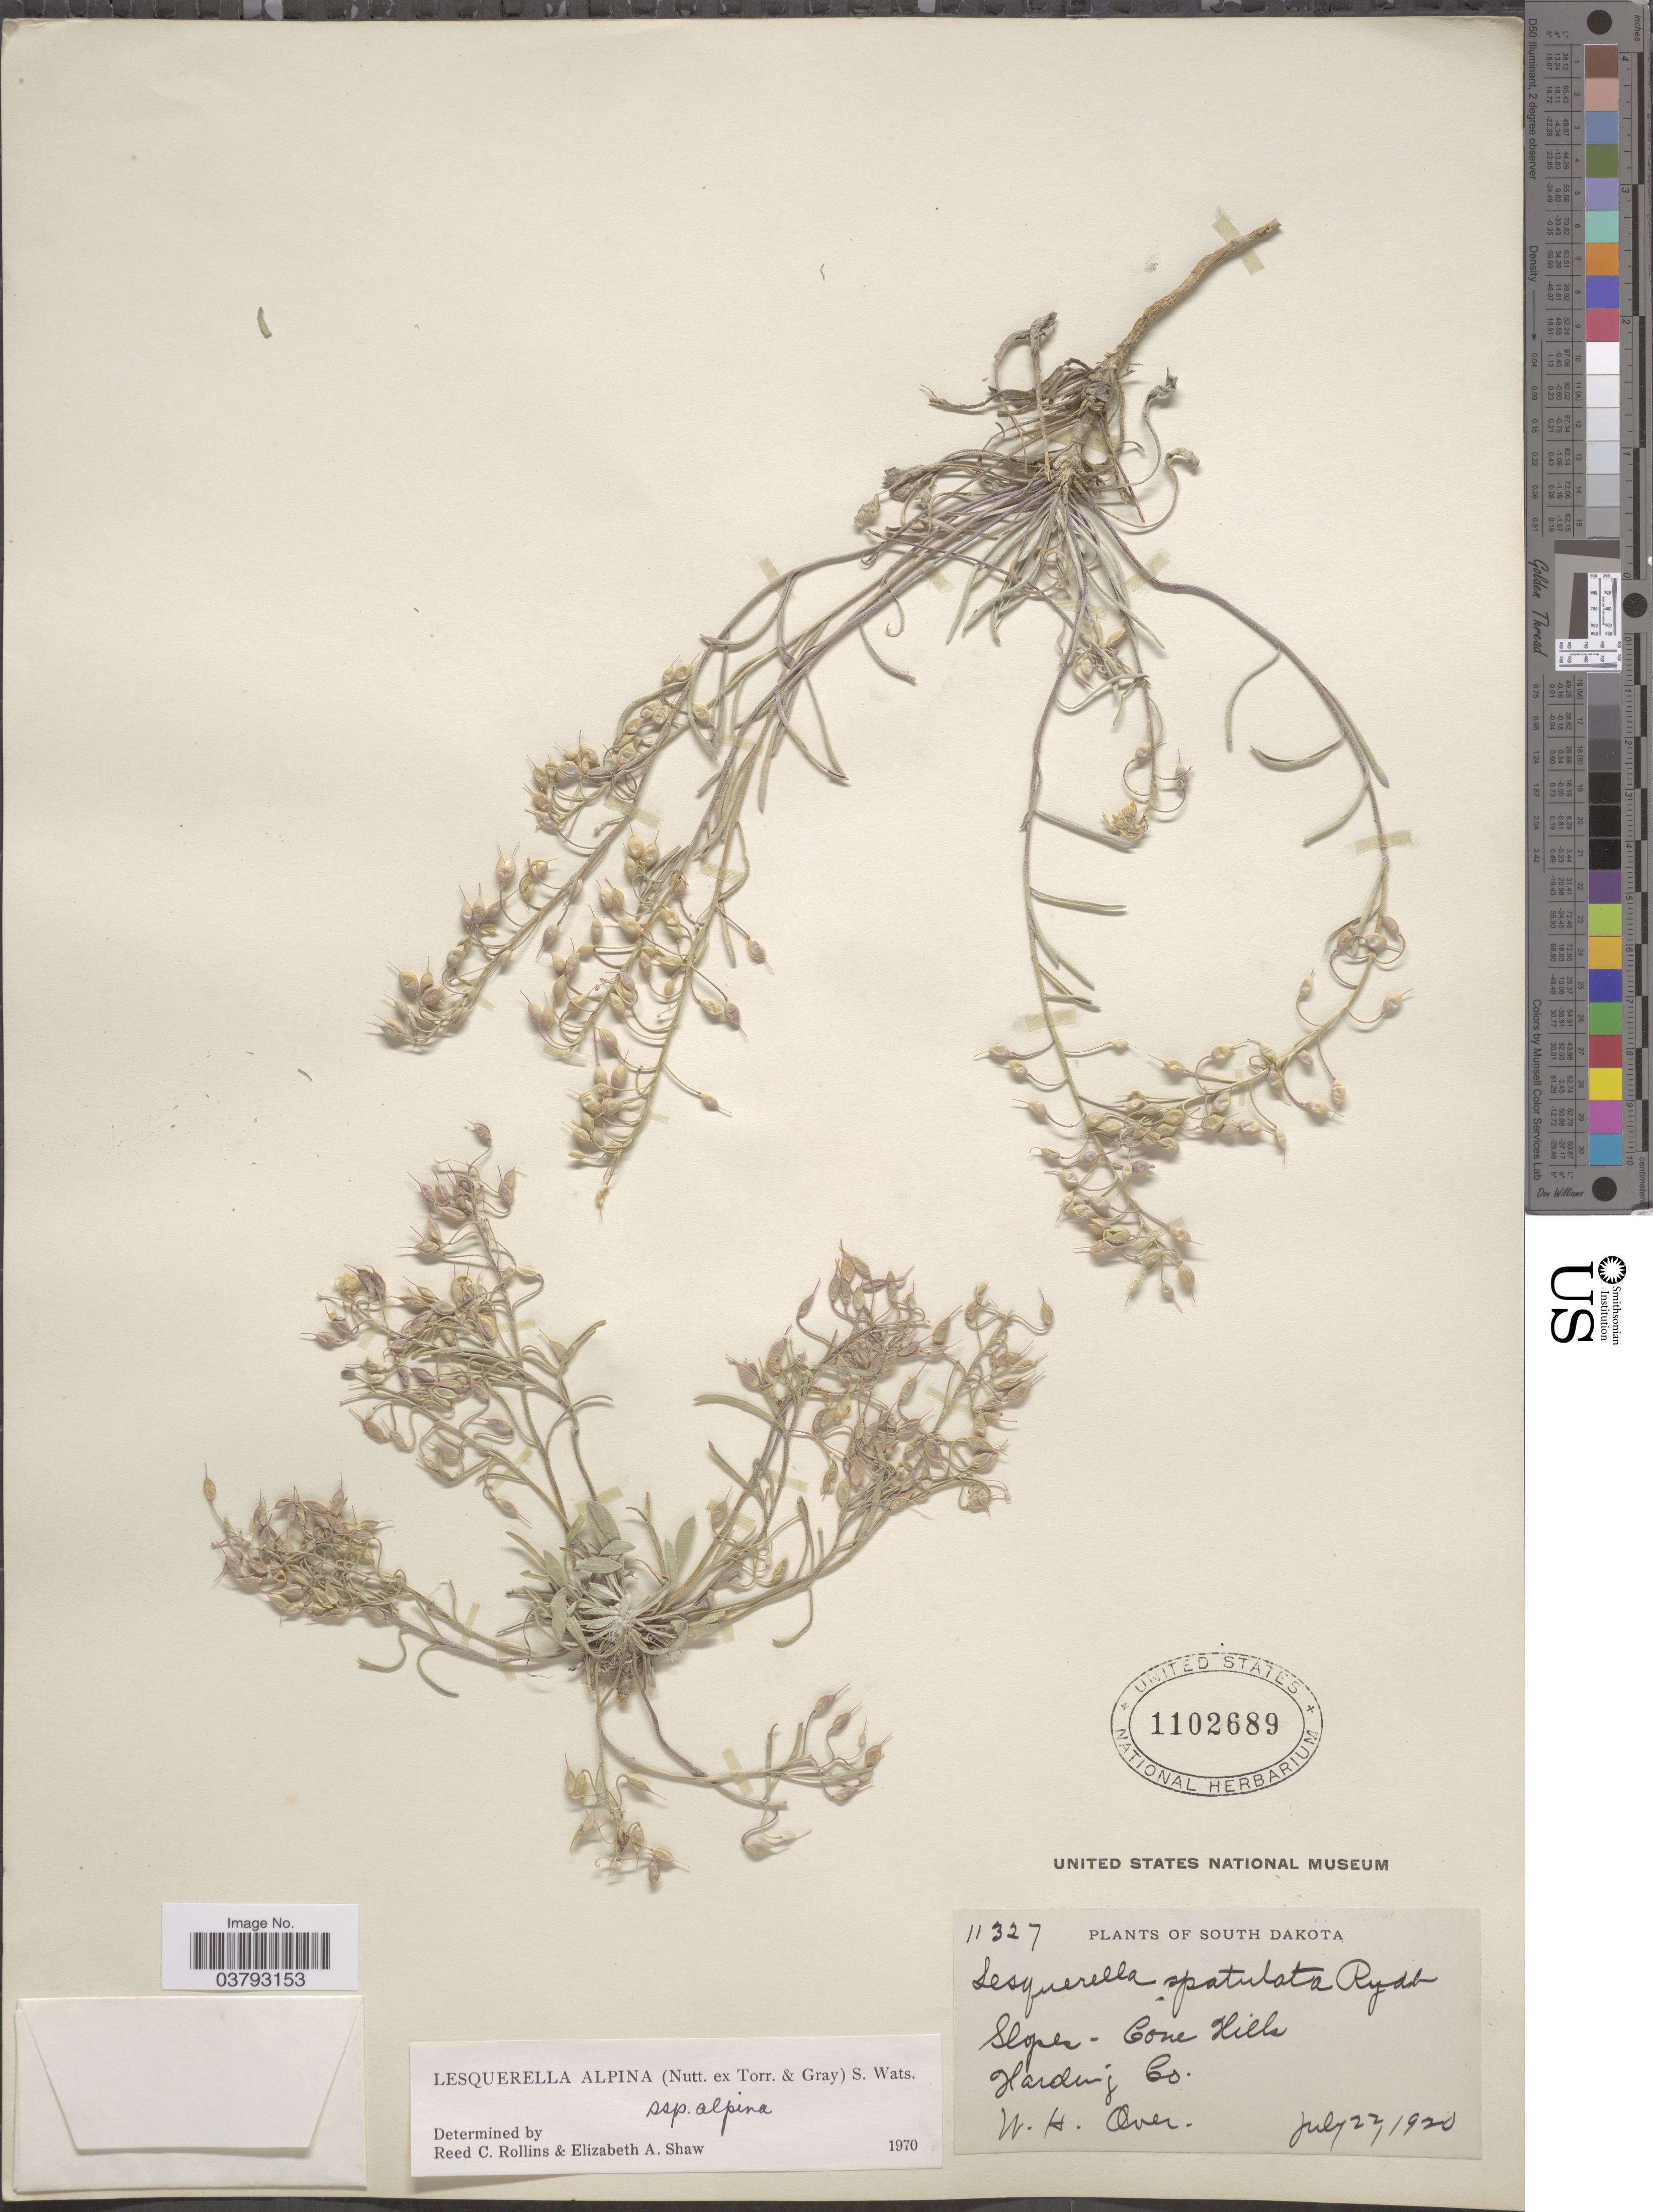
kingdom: Plantae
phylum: Tracheophyta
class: Magnoliopsida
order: Brassicales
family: Brassicaceae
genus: Lesquerella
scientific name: Lesquerella alpina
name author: (Nutt.) S. Watson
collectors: W. Over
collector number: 11327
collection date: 1920-07-22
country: United States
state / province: South Dakota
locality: Slopes - Cone Hills. Harding Co.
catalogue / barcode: US 1102689